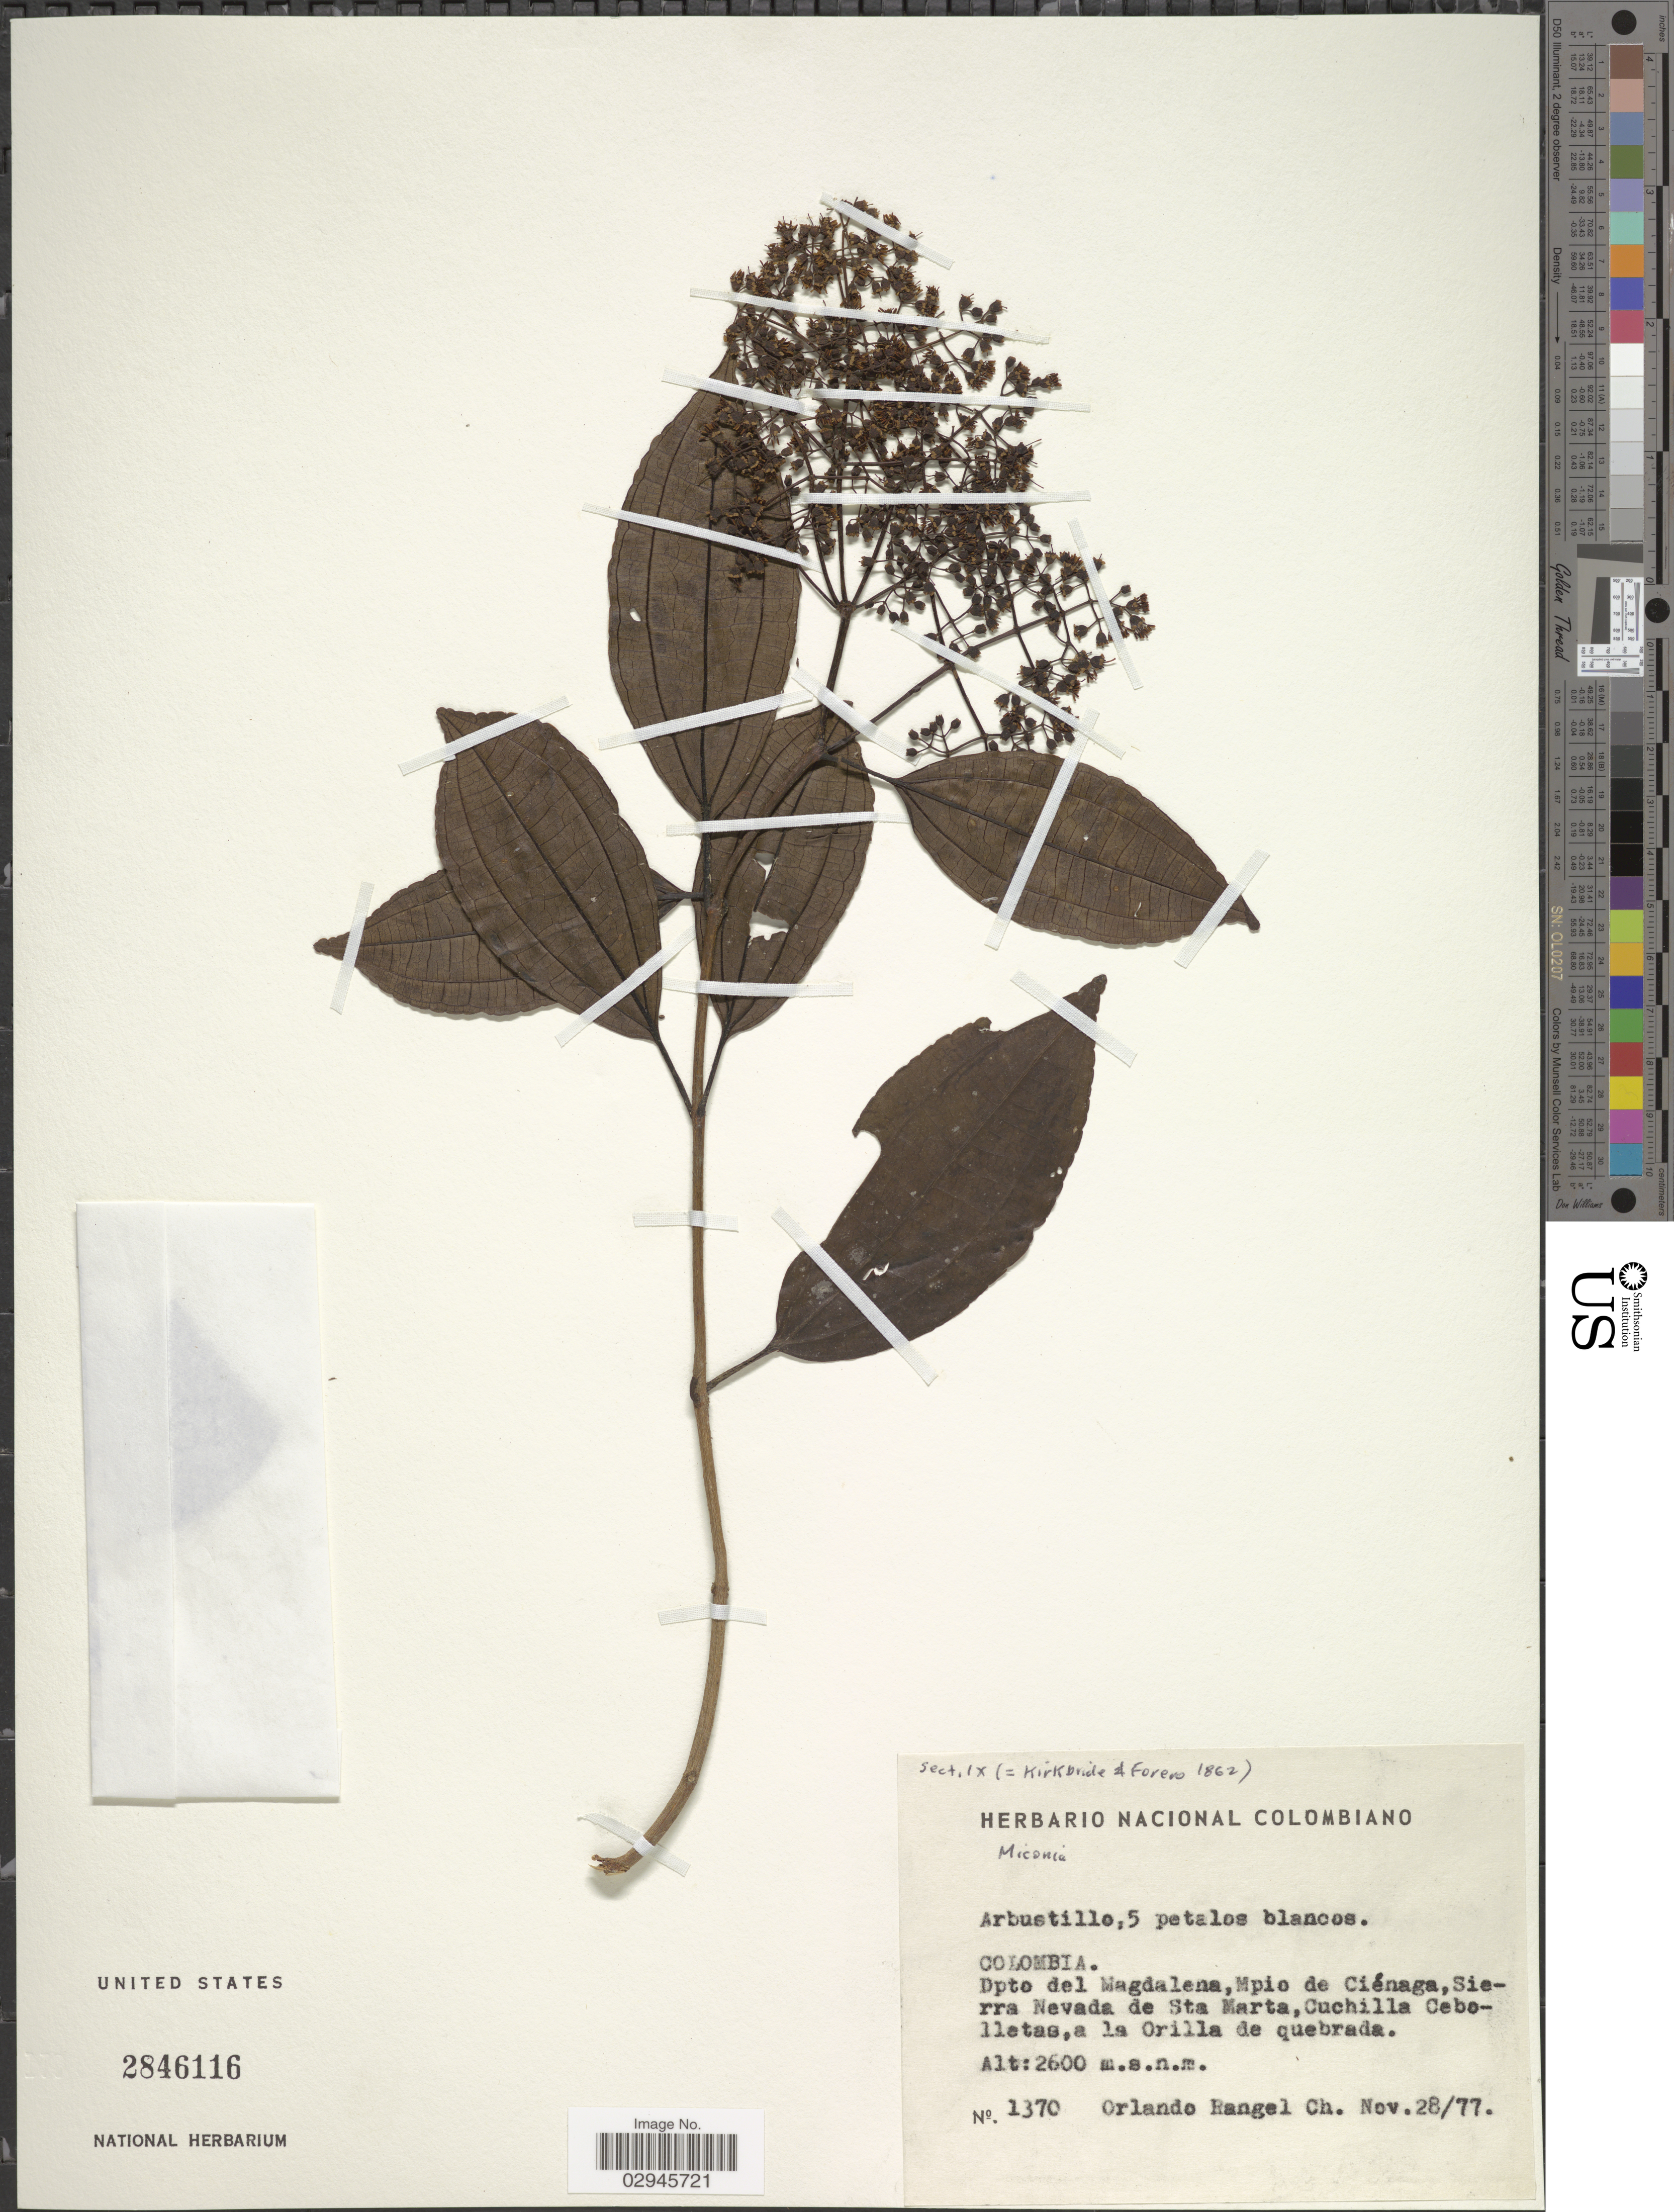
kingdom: Plantae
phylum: Tracheophyta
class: Magnoliopsida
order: Myrtales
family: Melastomataceae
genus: Miconia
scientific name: Miconia sp.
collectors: O. Rangel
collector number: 1370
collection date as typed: Transcribed d/m/y: 28/11/77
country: Colombia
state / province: Magdalena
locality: Dpto del Magdalena, Mpio de Ciénaga, Sierra Nevada de Sta Marta, Cuchilla Cebolletas, a la Orilla de quebrada.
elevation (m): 2600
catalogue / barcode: US 2846116